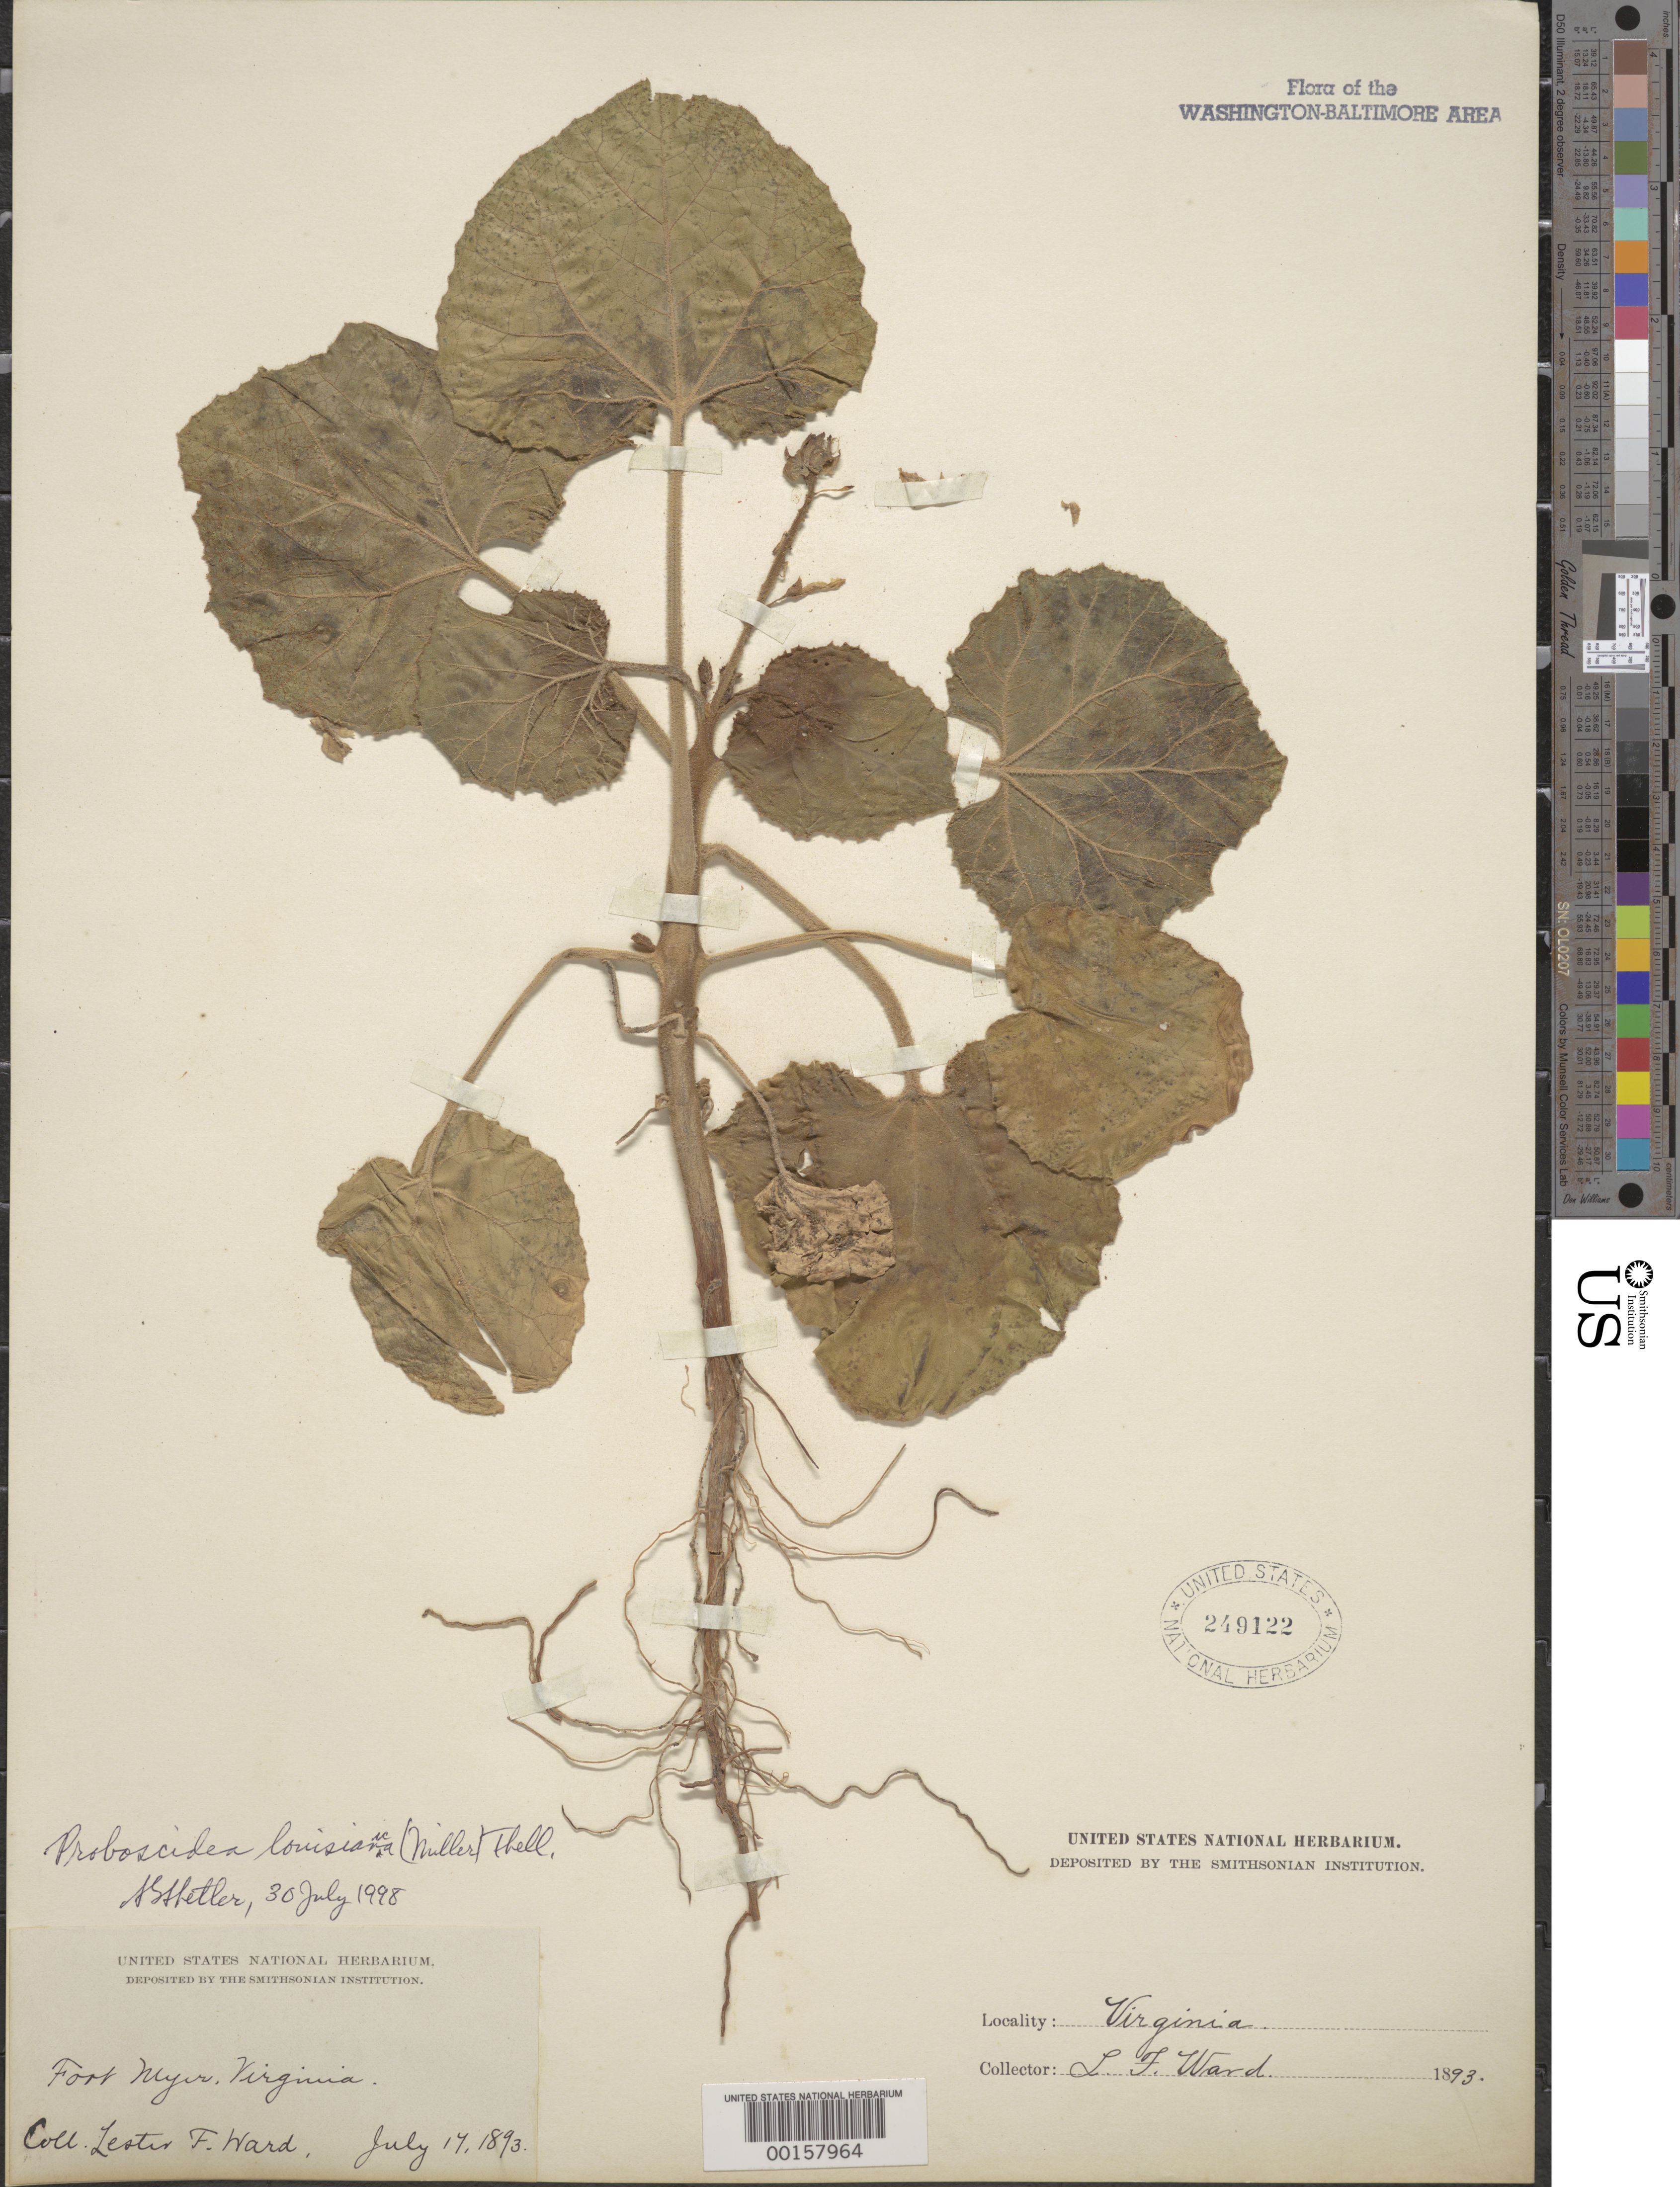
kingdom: Plantae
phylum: Tracheophyta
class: Magnoliopsida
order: Lamiales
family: Martyniaceae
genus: Proboscidea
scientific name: Proboscidea louisianica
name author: Thell.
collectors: L. F. Ward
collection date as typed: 17 Jul 1893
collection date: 1893-07-17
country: United States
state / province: Virginia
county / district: Arlington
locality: Fort Myers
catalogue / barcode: US 249122